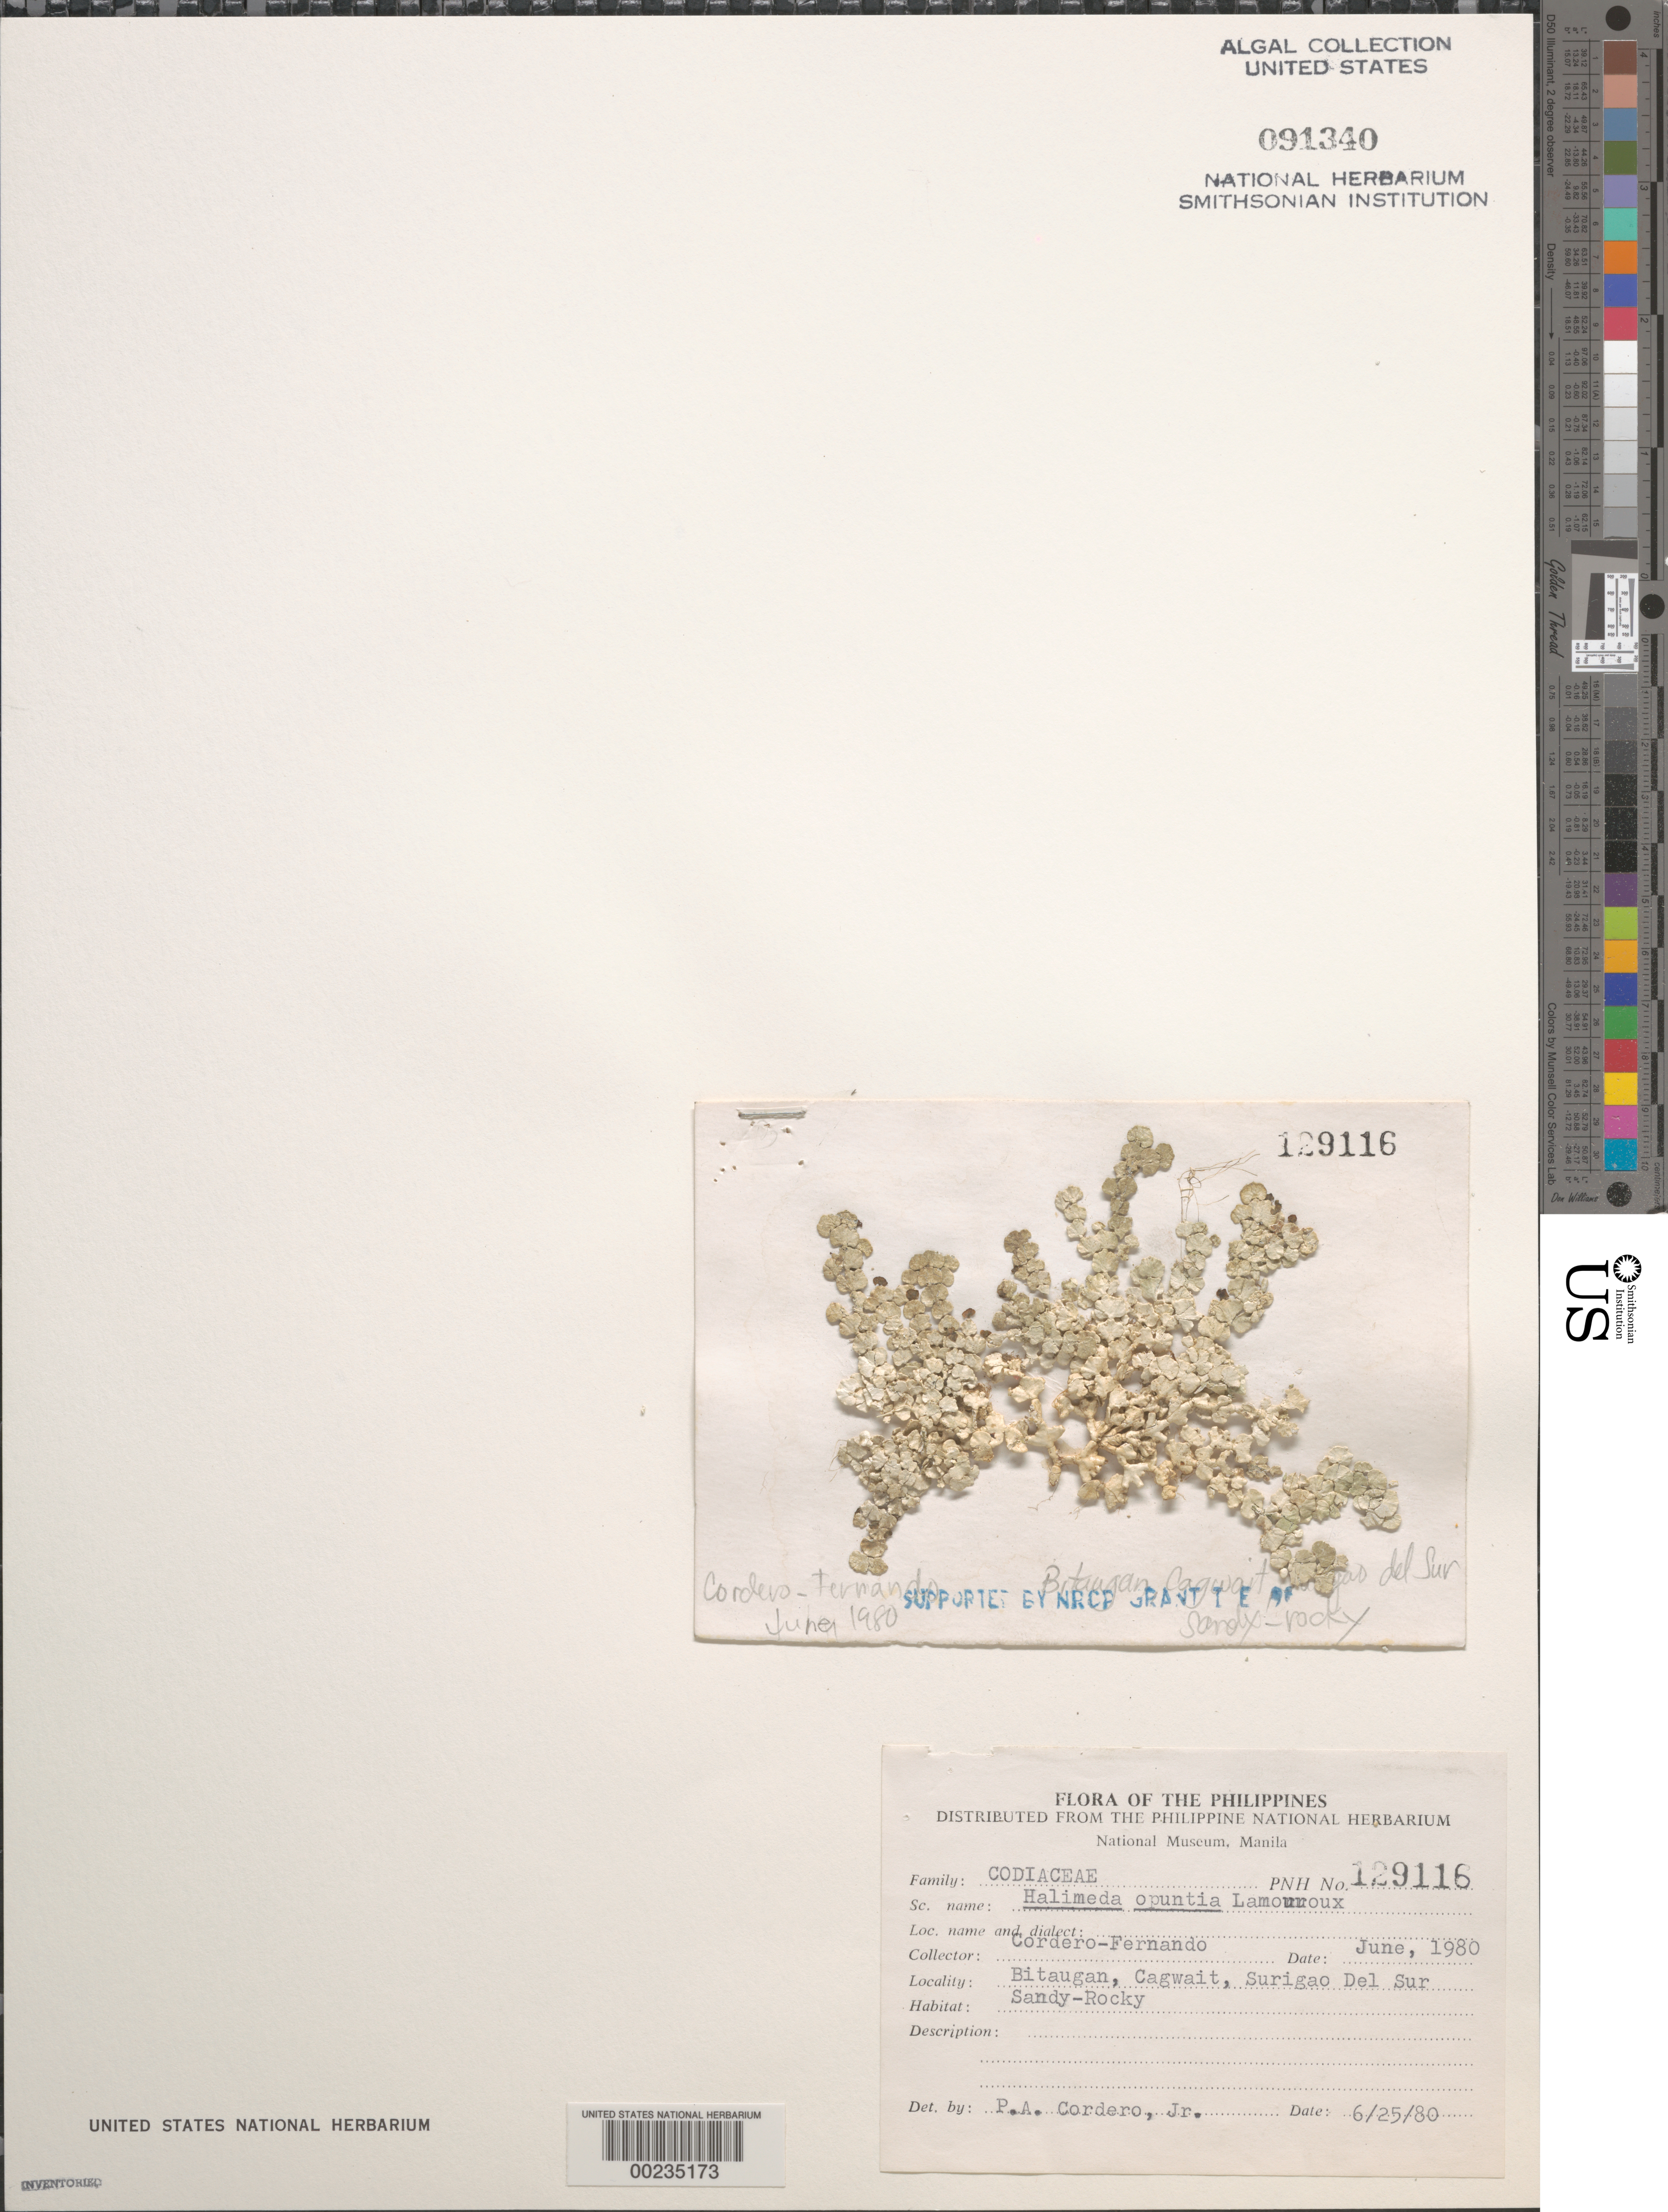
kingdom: Plantae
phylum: Chlorophyta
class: Ulvophyceae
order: Bryopsidales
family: Halimedaceae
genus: Halimeda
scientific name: Halimeda opuntia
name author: (L.) J.V.Lamouroux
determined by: Cordero, P. A., Jr.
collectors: P. A. Cordero & O. Fernando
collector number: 129116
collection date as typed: Jun 1980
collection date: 1980-06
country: Philippines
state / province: Caraga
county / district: Surigao del Sur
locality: Bitaugan, cagwait, surigao del sur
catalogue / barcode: US 91340